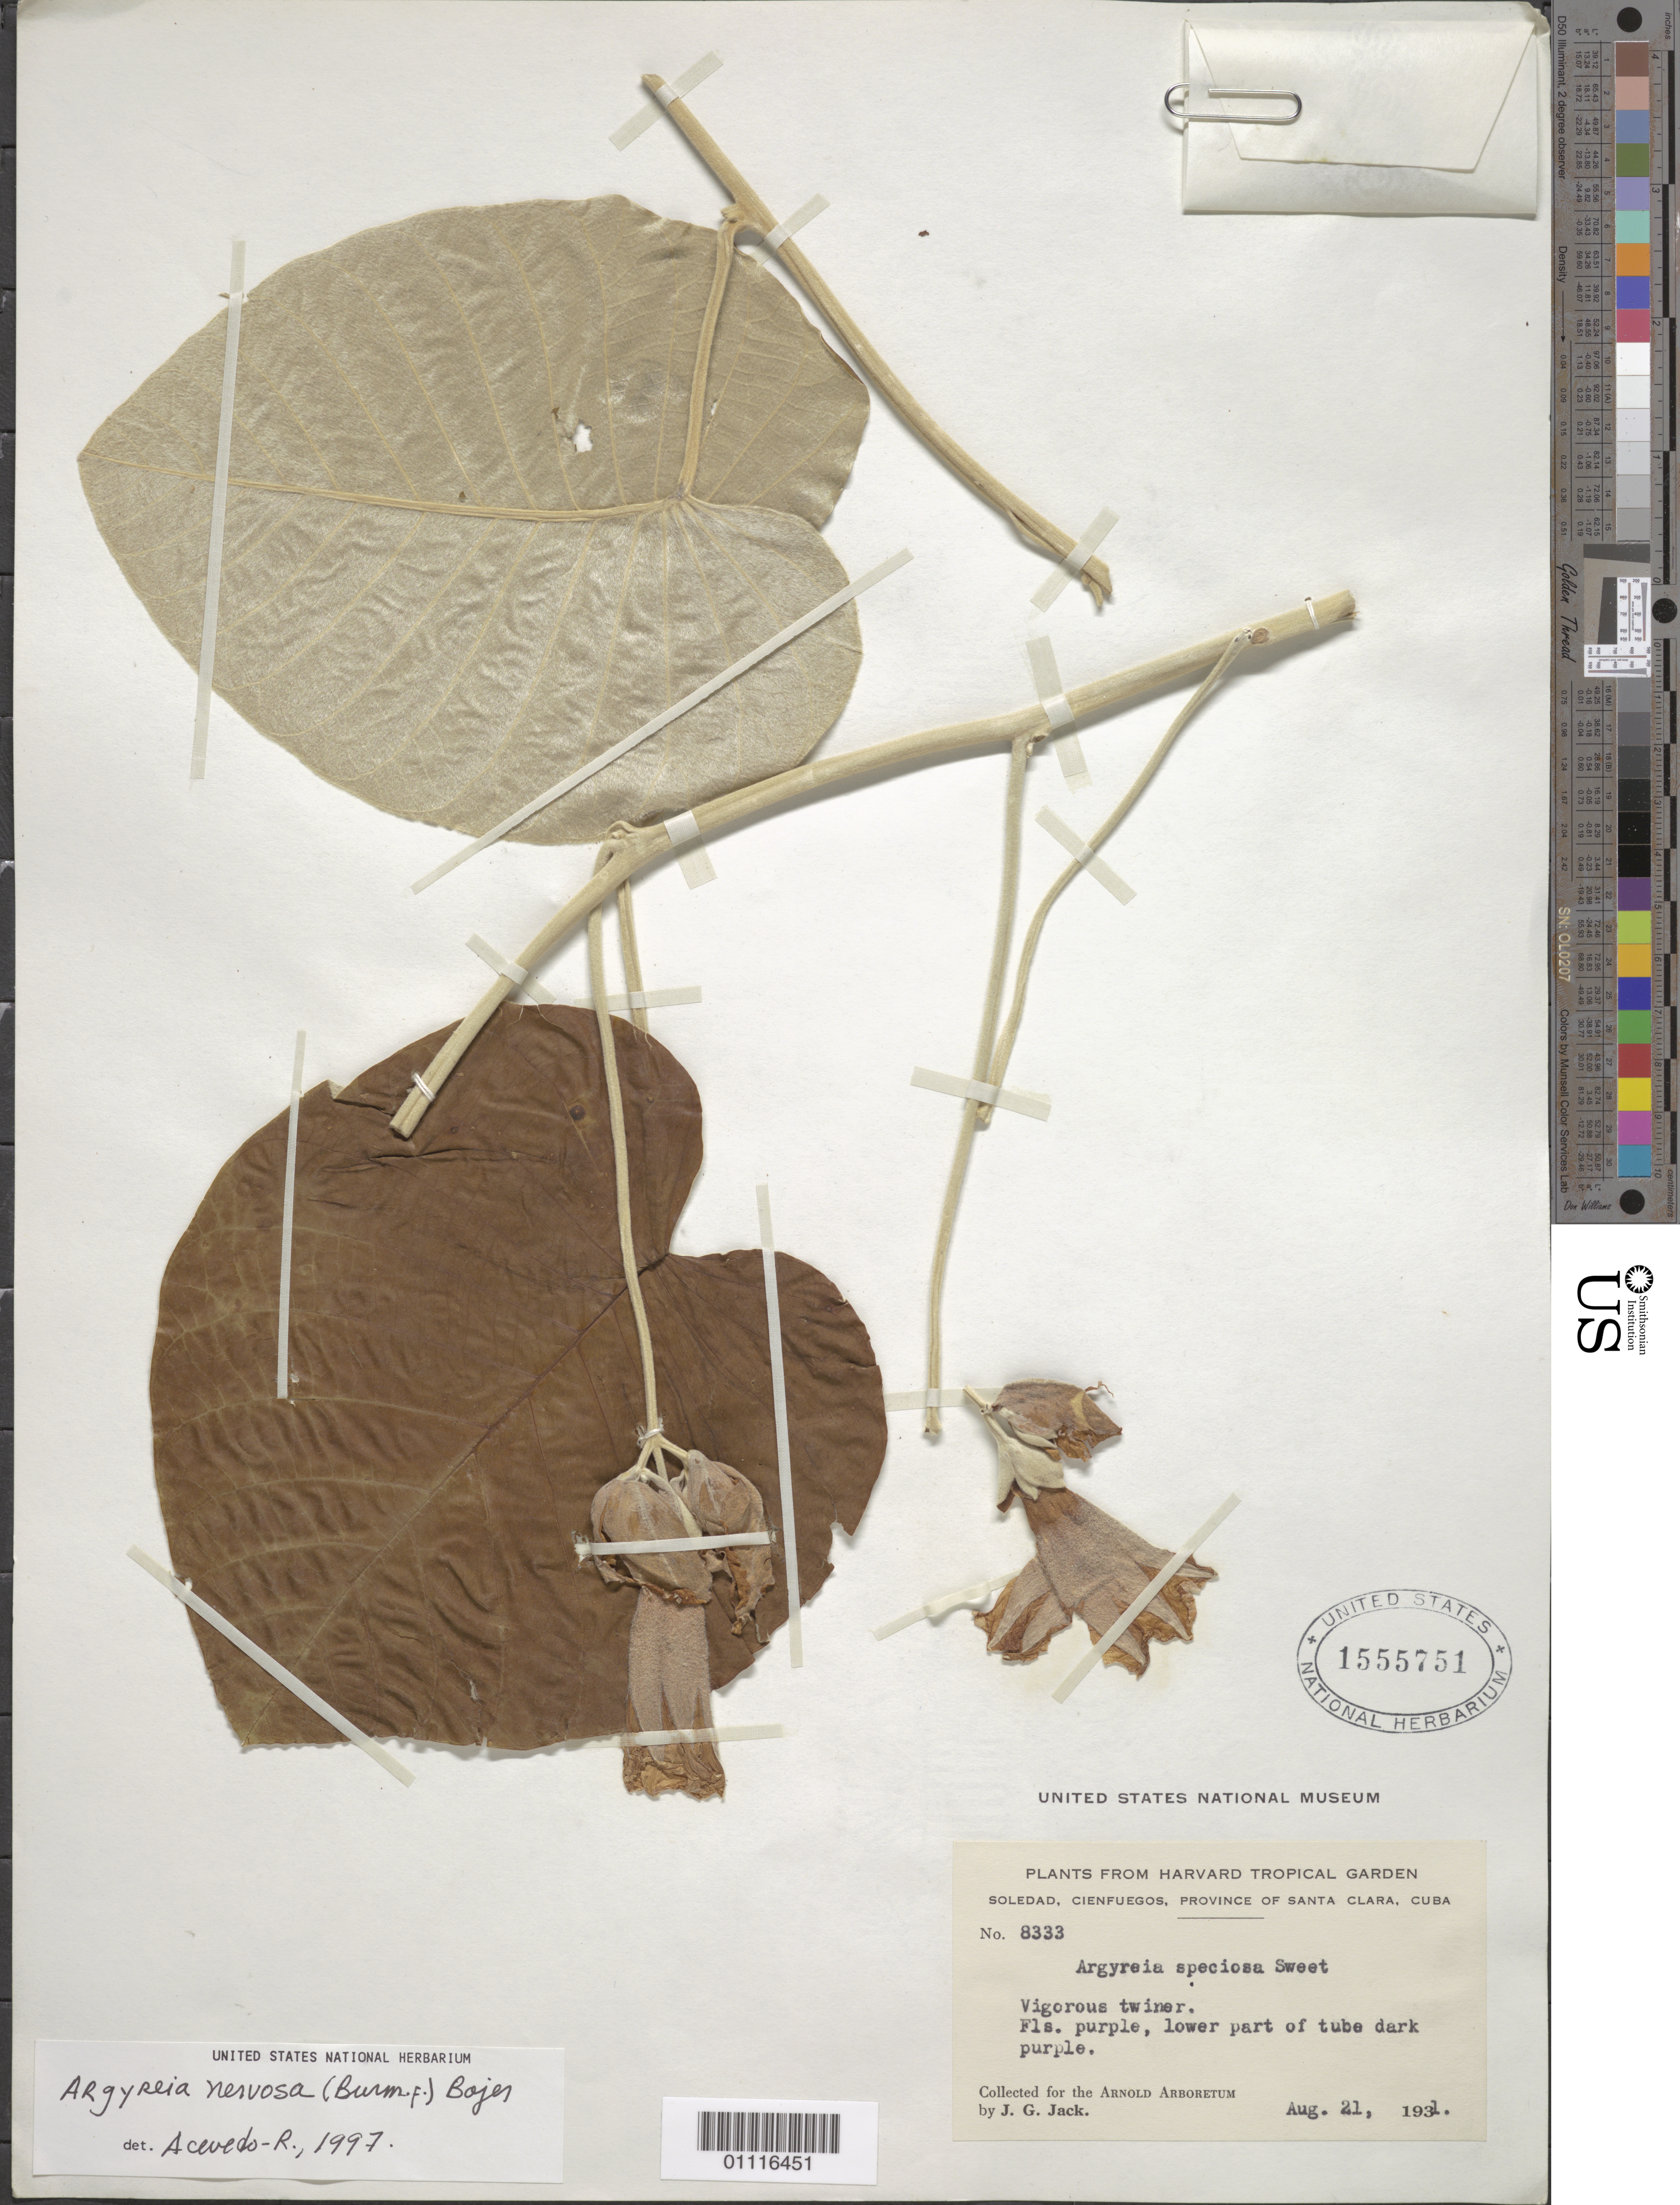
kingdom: Plantae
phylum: Tracheophyta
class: Magnoliopsida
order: Solanales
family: Convolvulaceae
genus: Argyreia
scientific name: Argyreia nervosa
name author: (Burm. f.) Bojer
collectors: J. G. Jack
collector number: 8333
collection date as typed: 21 Aug 1931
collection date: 1931-08-21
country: Cuba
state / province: Cienfuegos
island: Cuba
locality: Soledad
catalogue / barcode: US 1555751